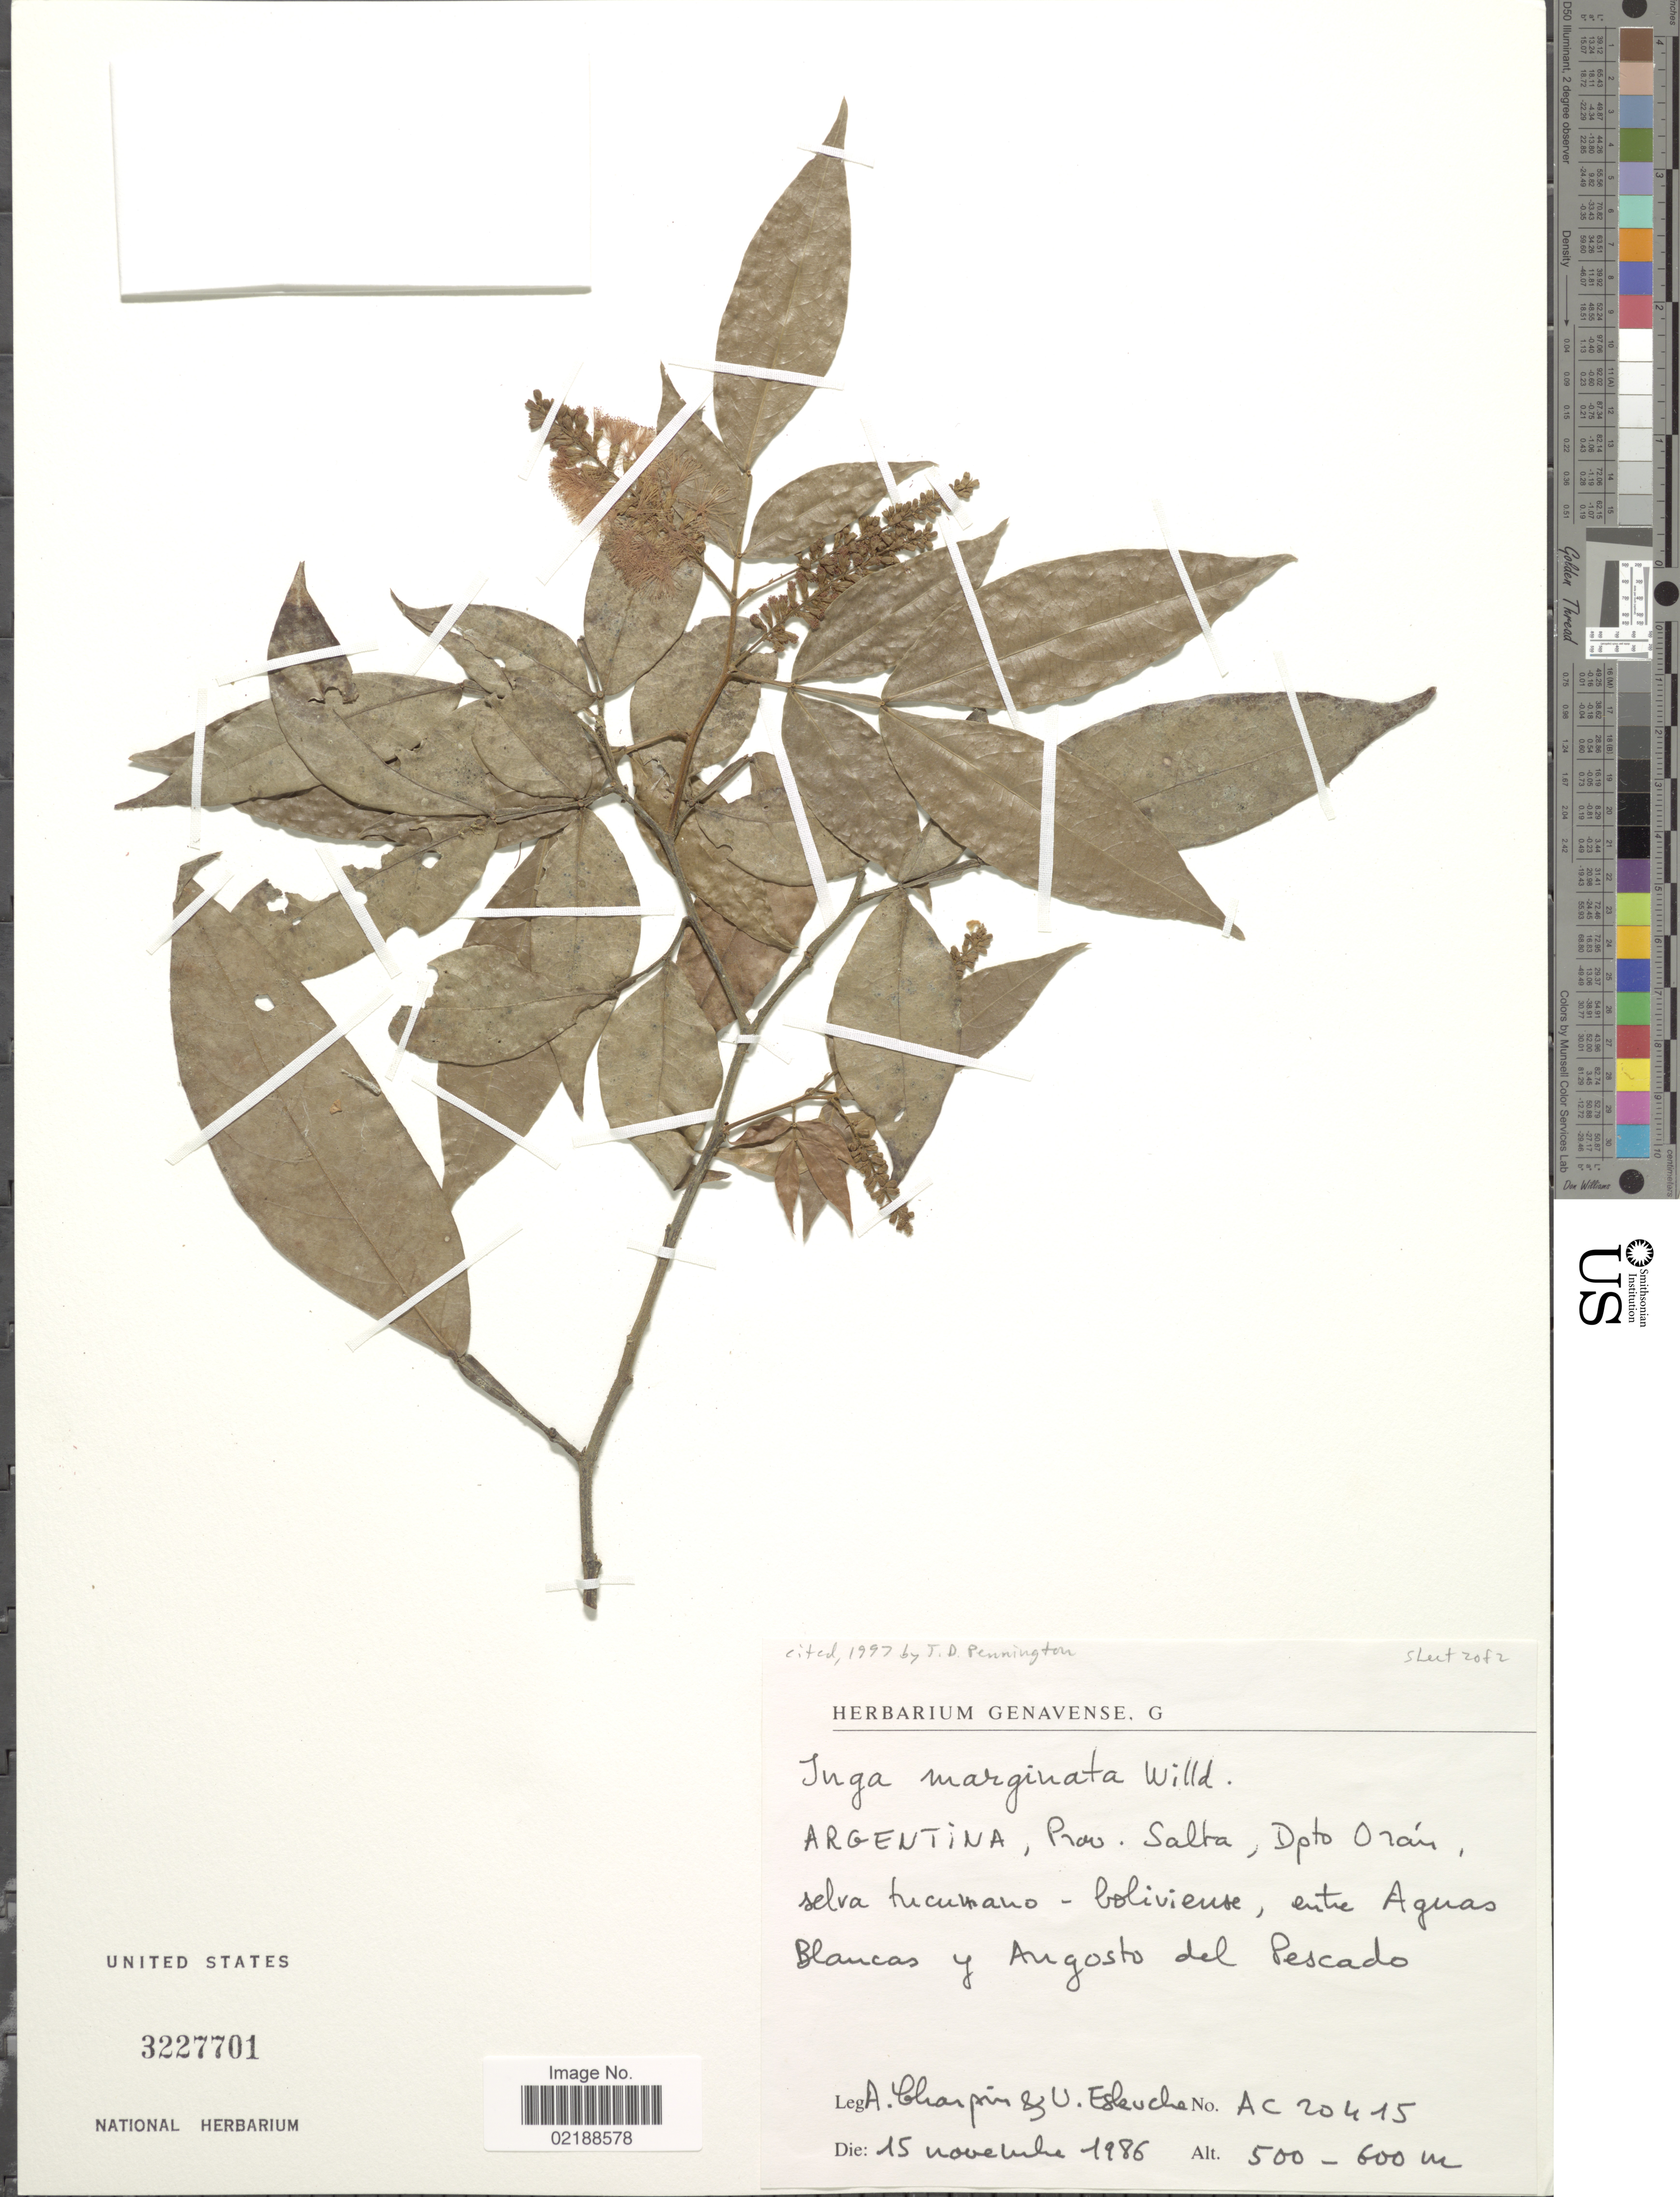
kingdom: Plantae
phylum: Tracheophyta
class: Magnoliopsida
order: Fabales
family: Fabaceae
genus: Inga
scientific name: Inga marginata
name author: Willd.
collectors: A. Charpin & U. Eskuche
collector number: AC 20415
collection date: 1986-11-15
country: Argentina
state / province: Salta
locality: Dpto Orán, selva tucumano - boliviense, entre Aguas Blancas u Angosto del Pescado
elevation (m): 500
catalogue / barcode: US 3227701